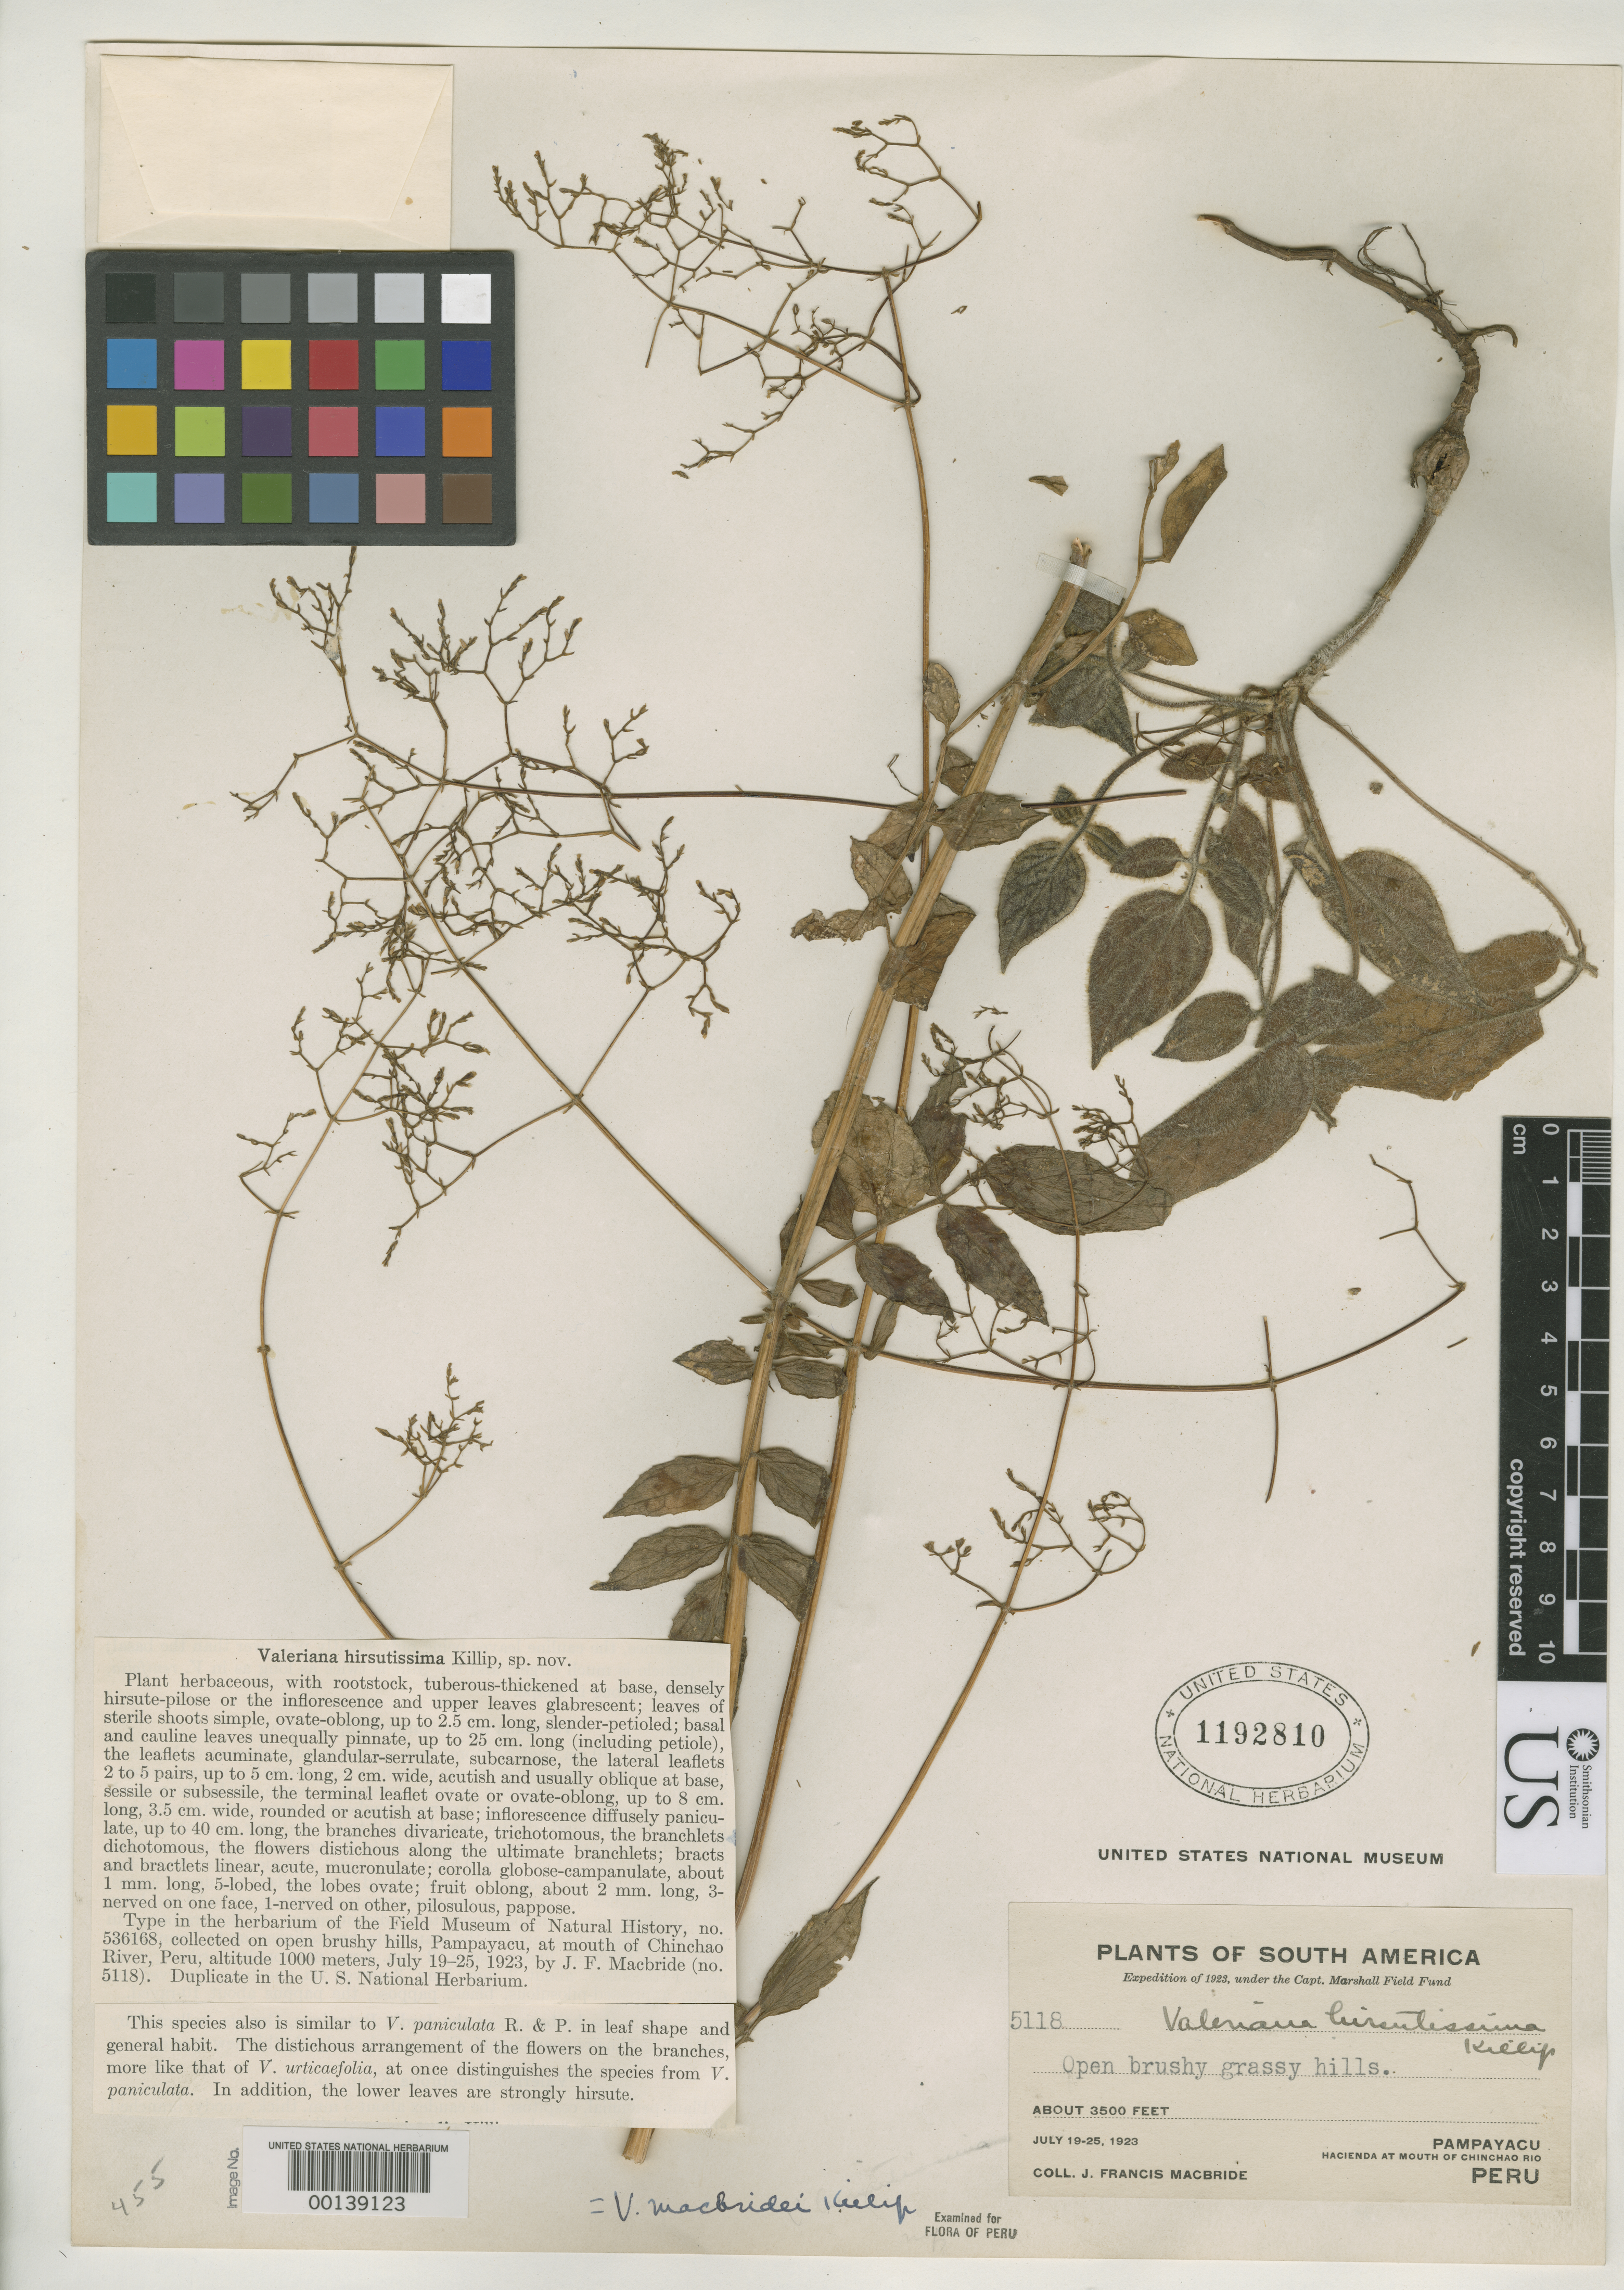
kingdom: Plantae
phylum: Tracheophyta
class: Magnoliopsida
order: Dipsacales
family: Caprifoliaceae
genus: Valeriana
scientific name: Valeriana hirsutissima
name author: Killip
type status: Isotype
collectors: J. F. Macbride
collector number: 5118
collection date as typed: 19 Jul 1923 to 25 Jul 1923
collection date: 1923-07-19/1923-07-25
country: Peru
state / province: Huánuco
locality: Pampayacu, mouth of Río Chinchao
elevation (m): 1000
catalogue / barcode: US 1192810